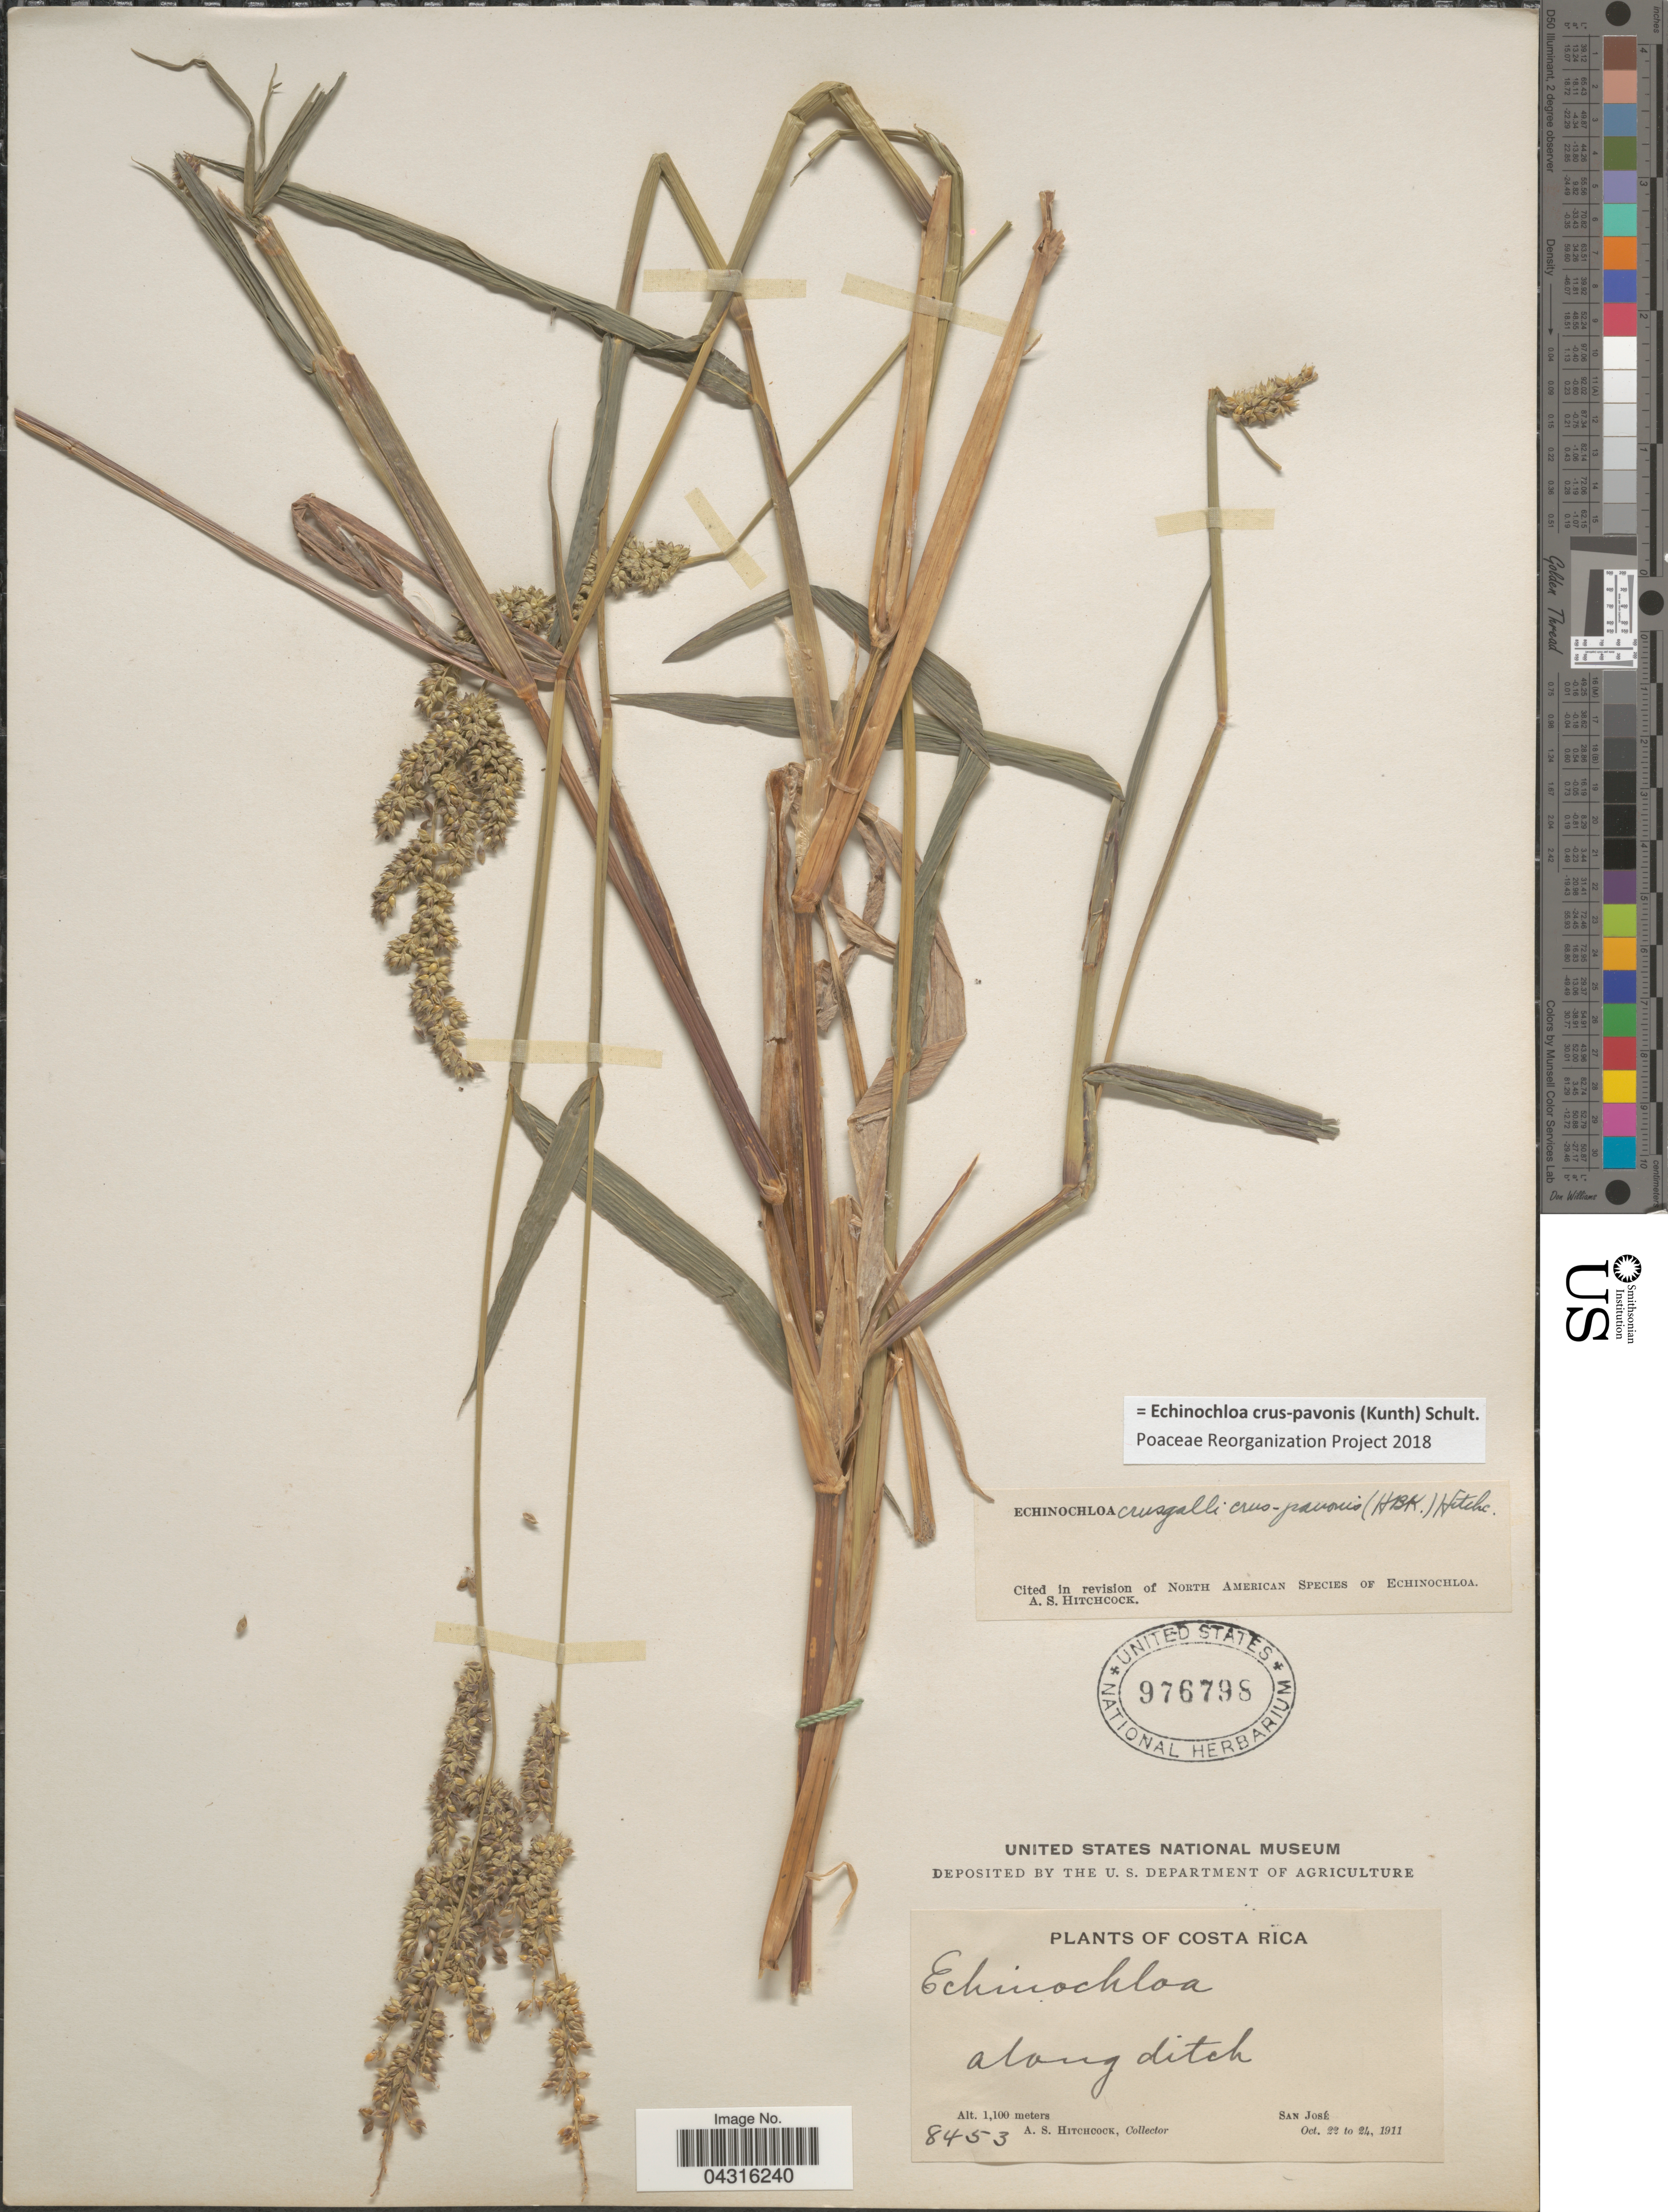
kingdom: Plantae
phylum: Tracheophyta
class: Liliopsida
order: Poales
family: Poaceae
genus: Echinochloa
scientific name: Echinochloa crus-pavonis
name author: (Kunth) Schult.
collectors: A. S. Hitchcock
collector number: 8453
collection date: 1911-10-22/1911-10-24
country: Costa Rica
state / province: San José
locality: Along ditch.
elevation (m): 1100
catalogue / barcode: US 976798